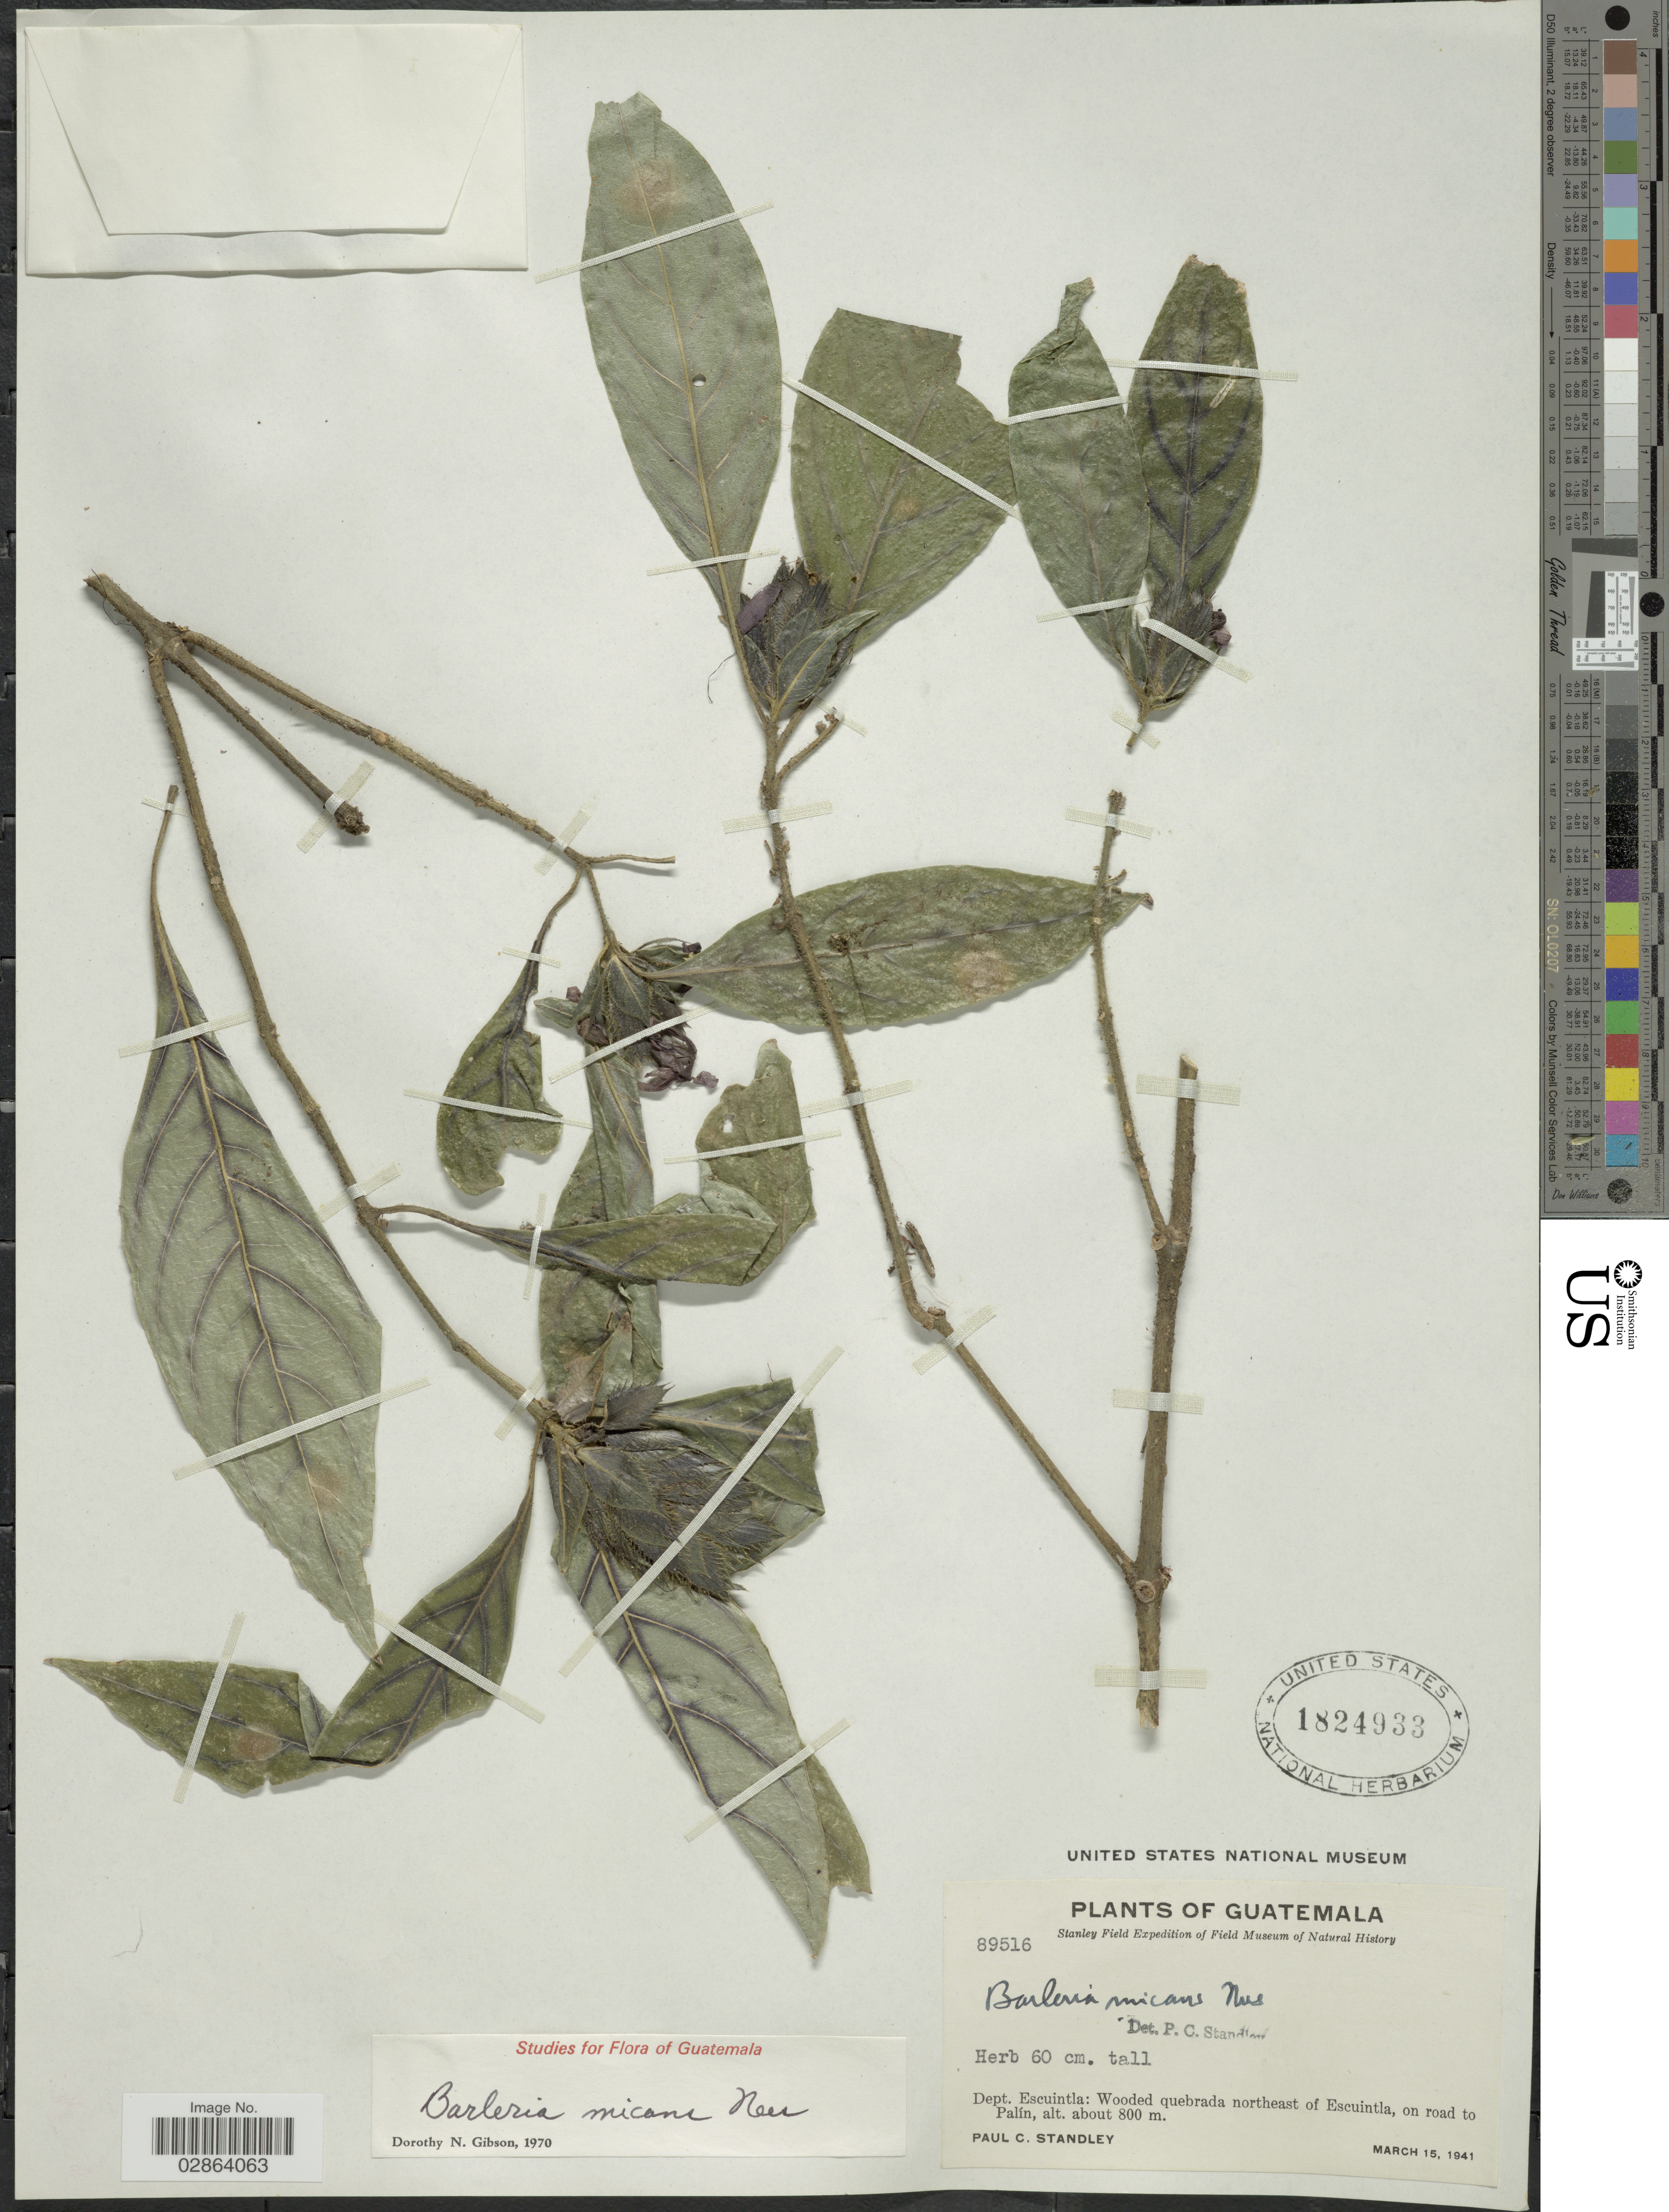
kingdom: Plantae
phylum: Tracheophyta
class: Magnoliopsida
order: Lamiales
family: Acanthaceae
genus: Barleria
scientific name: Barleria oenotheroides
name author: Dum. Cours.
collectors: P. C. Standley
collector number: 89516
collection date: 1941-03-15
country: Guatemala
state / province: Escuintla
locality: Dept. Escuintla: Wooded quebrada northeast of Escuintla, on road to Palín.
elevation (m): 800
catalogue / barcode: US 1824933